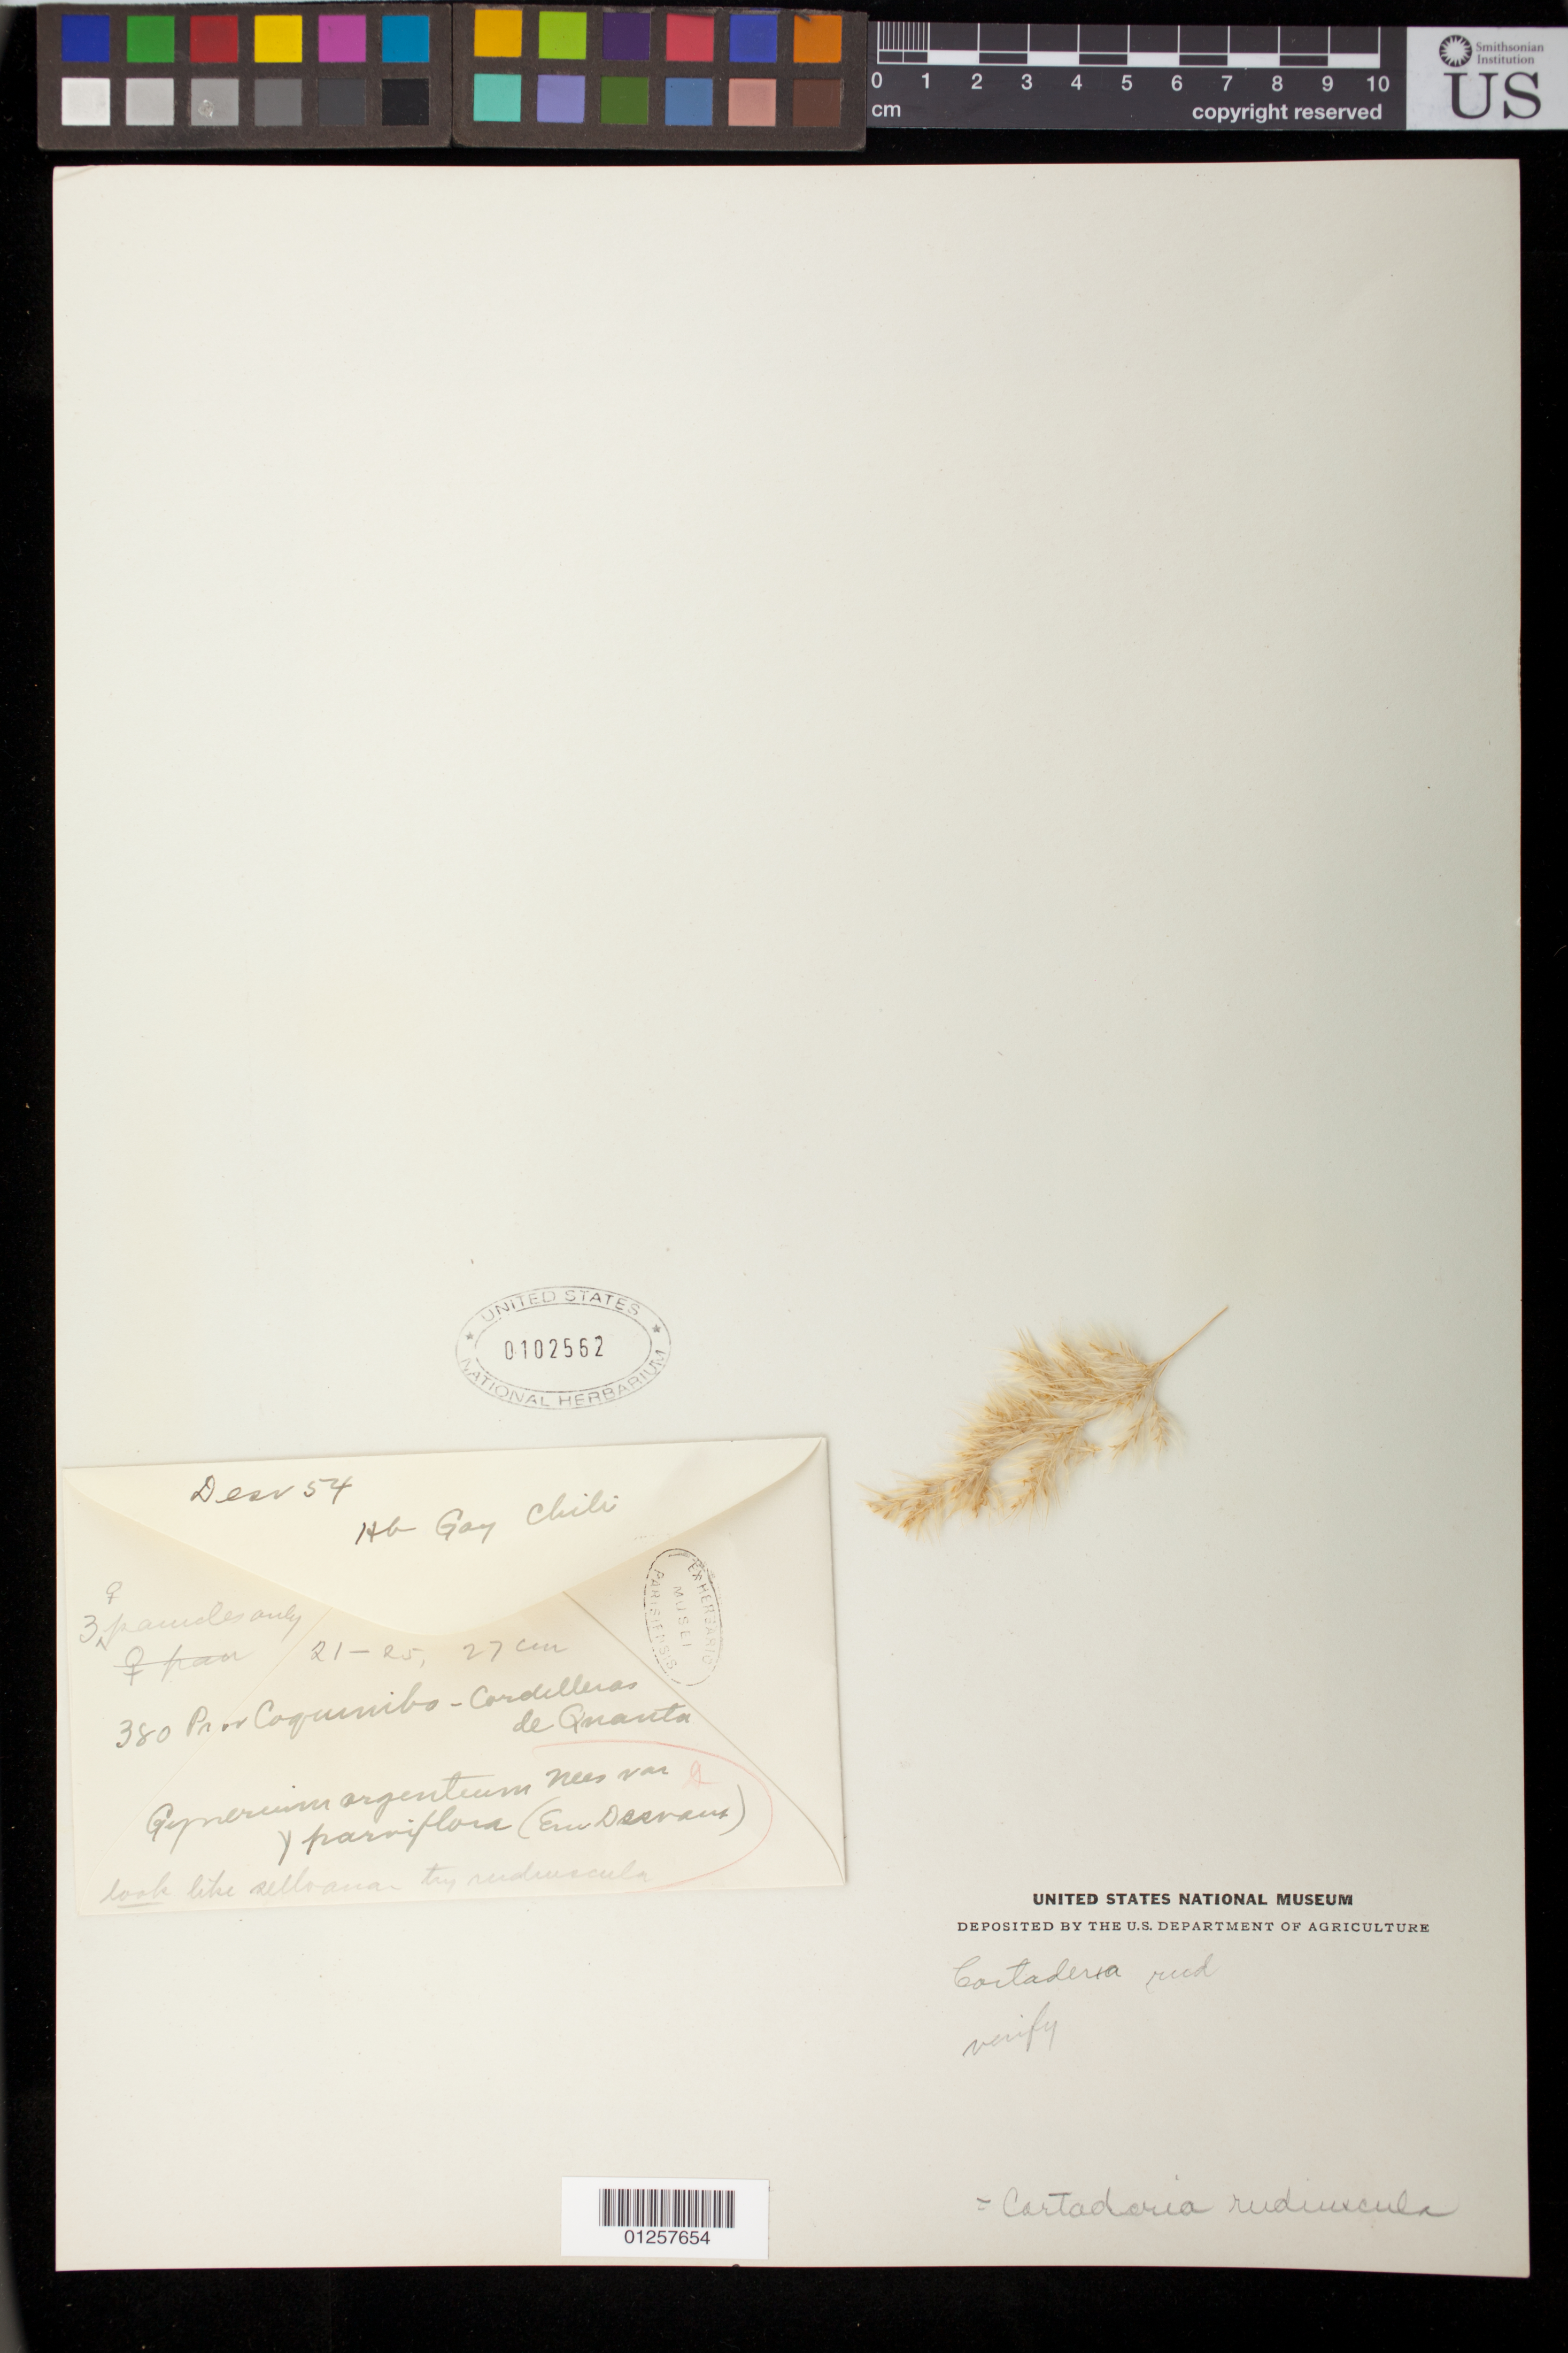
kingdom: Plantae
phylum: Tracheophyta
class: Liliopsida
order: Poales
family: Poaceae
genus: Gynerium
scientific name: Gynerium argenteum var. parviflorum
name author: É. Desv.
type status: Type Fragment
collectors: C. Gay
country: Chile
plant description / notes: Fragmentary material of type specimen ex herb. Gay.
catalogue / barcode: US 102562